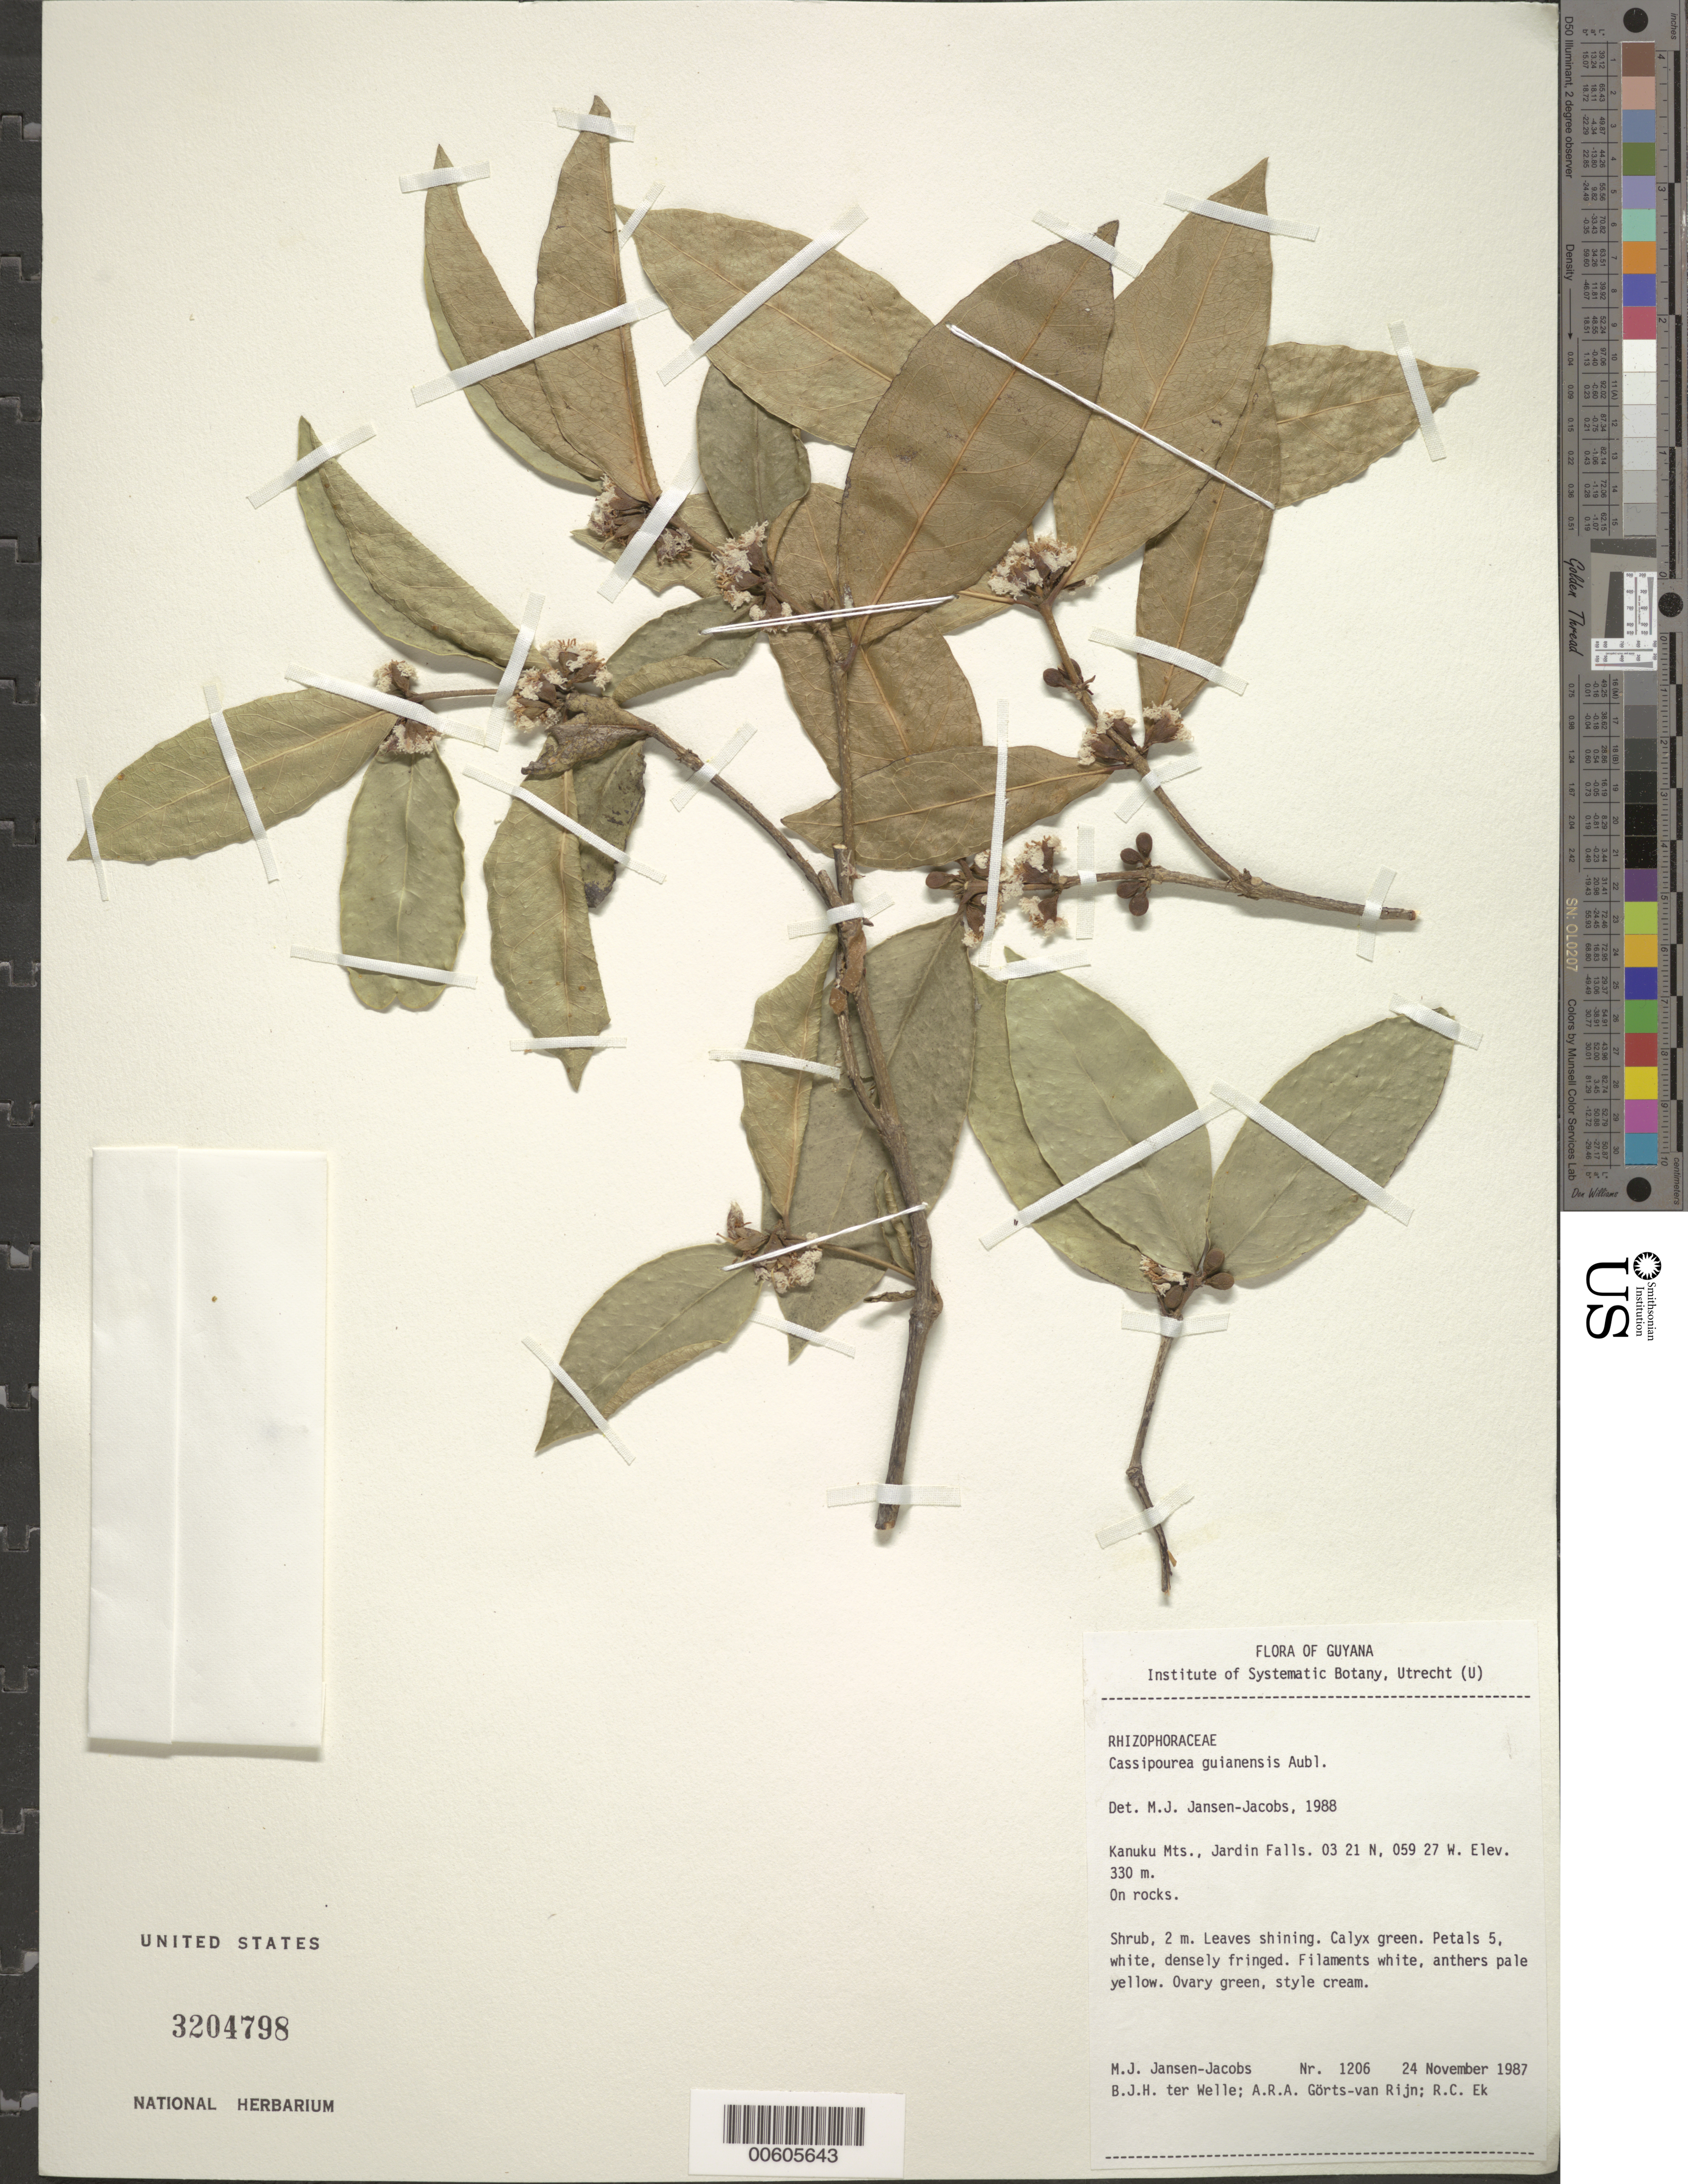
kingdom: Plantae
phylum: Tracheophyta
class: Magnoliopsida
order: Malpighiales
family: Rhizophoraceae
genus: Cassipourea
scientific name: Cassipourea guianensis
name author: Aubl.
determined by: Jansen-Jacobs, M. J., (U), Nationaal Herbarium Nederland, Utrecht University branch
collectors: M. J. Jansen-Jacobs, B. Welle, A. .R. A. Görts-van Rijn & R. C. Ek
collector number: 1206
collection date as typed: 24-Nov-87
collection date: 1987-11-24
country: Guyana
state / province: U. Takutu-U. Essequibo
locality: Kanuku Mts., Jardin Falls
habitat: On rocks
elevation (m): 330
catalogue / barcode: US 3204798